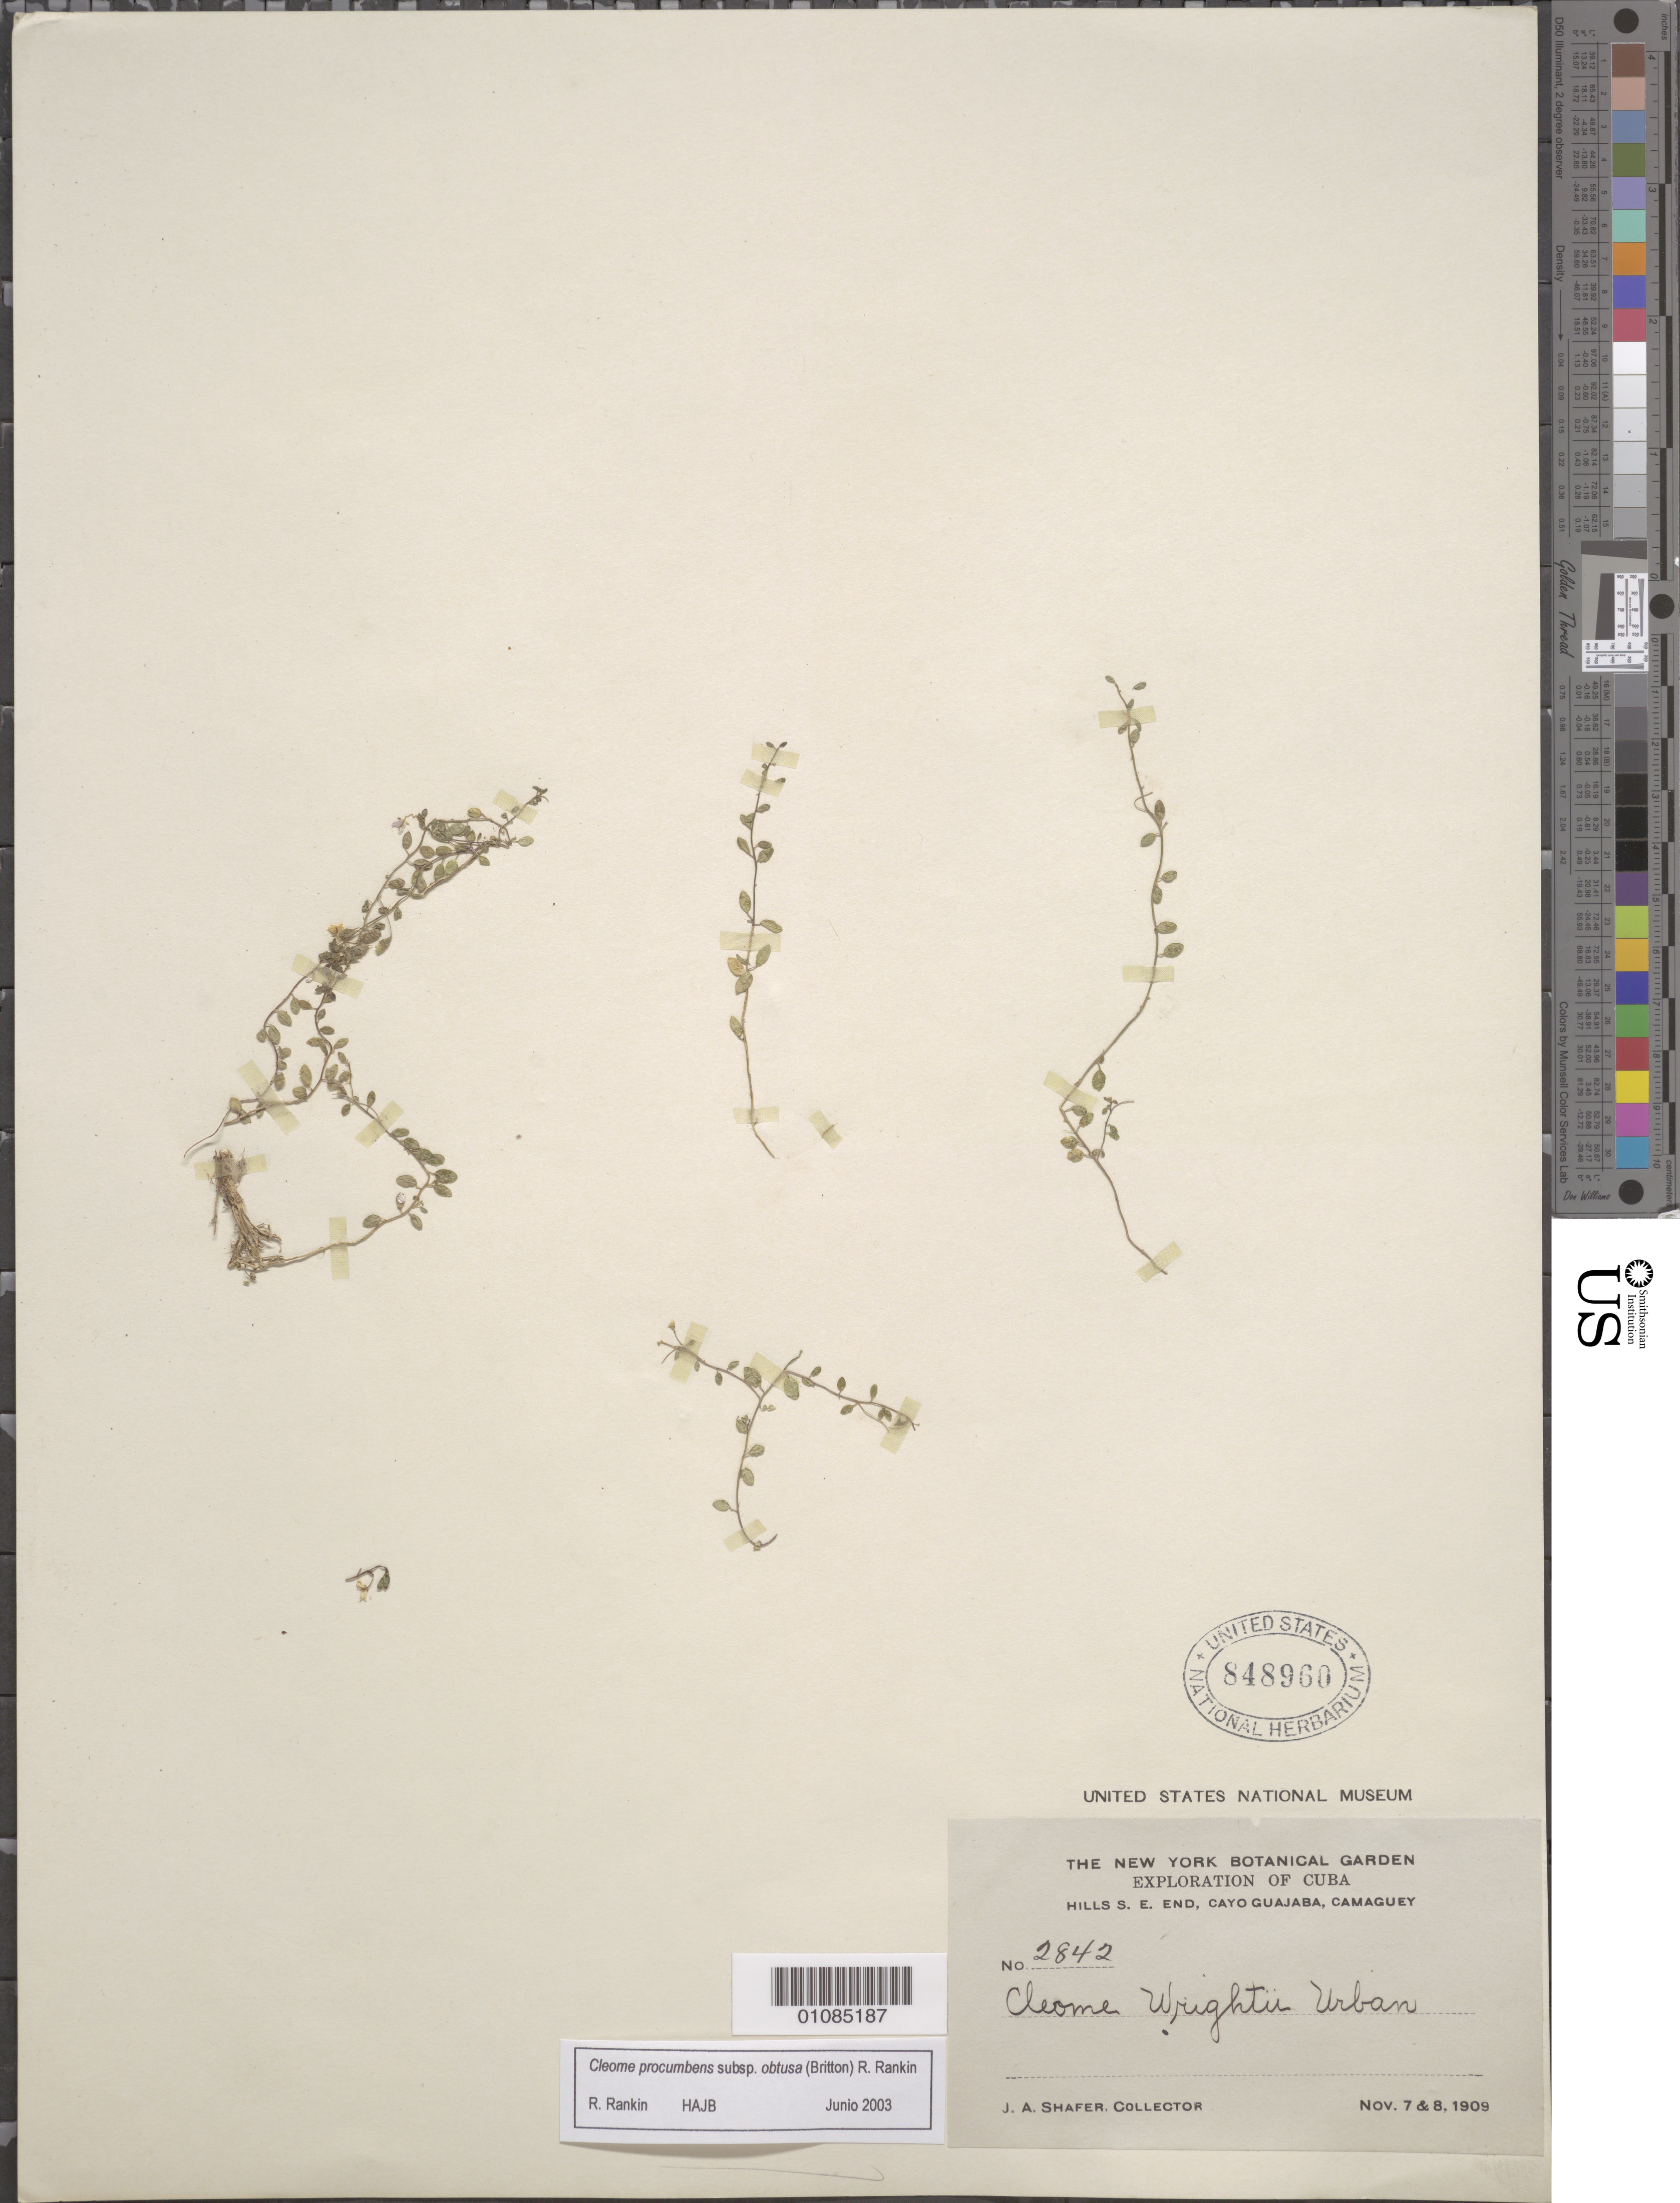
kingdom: Plantae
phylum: Tracheophyta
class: Magnoliopsida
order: Brassicales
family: Cleomaceae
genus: Physostemon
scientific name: Physostemon procumbens subsp. obtusa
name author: (Britton) Roalson & Soares Neto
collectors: J. A. Shafer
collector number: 2842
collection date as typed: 07 Nov 1909 to 08 Nov 1909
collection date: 1909-11-07/1909-11-08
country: Cuba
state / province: Camagüey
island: Cuba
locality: Hills SE end, Cayo Guajaba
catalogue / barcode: US 848960